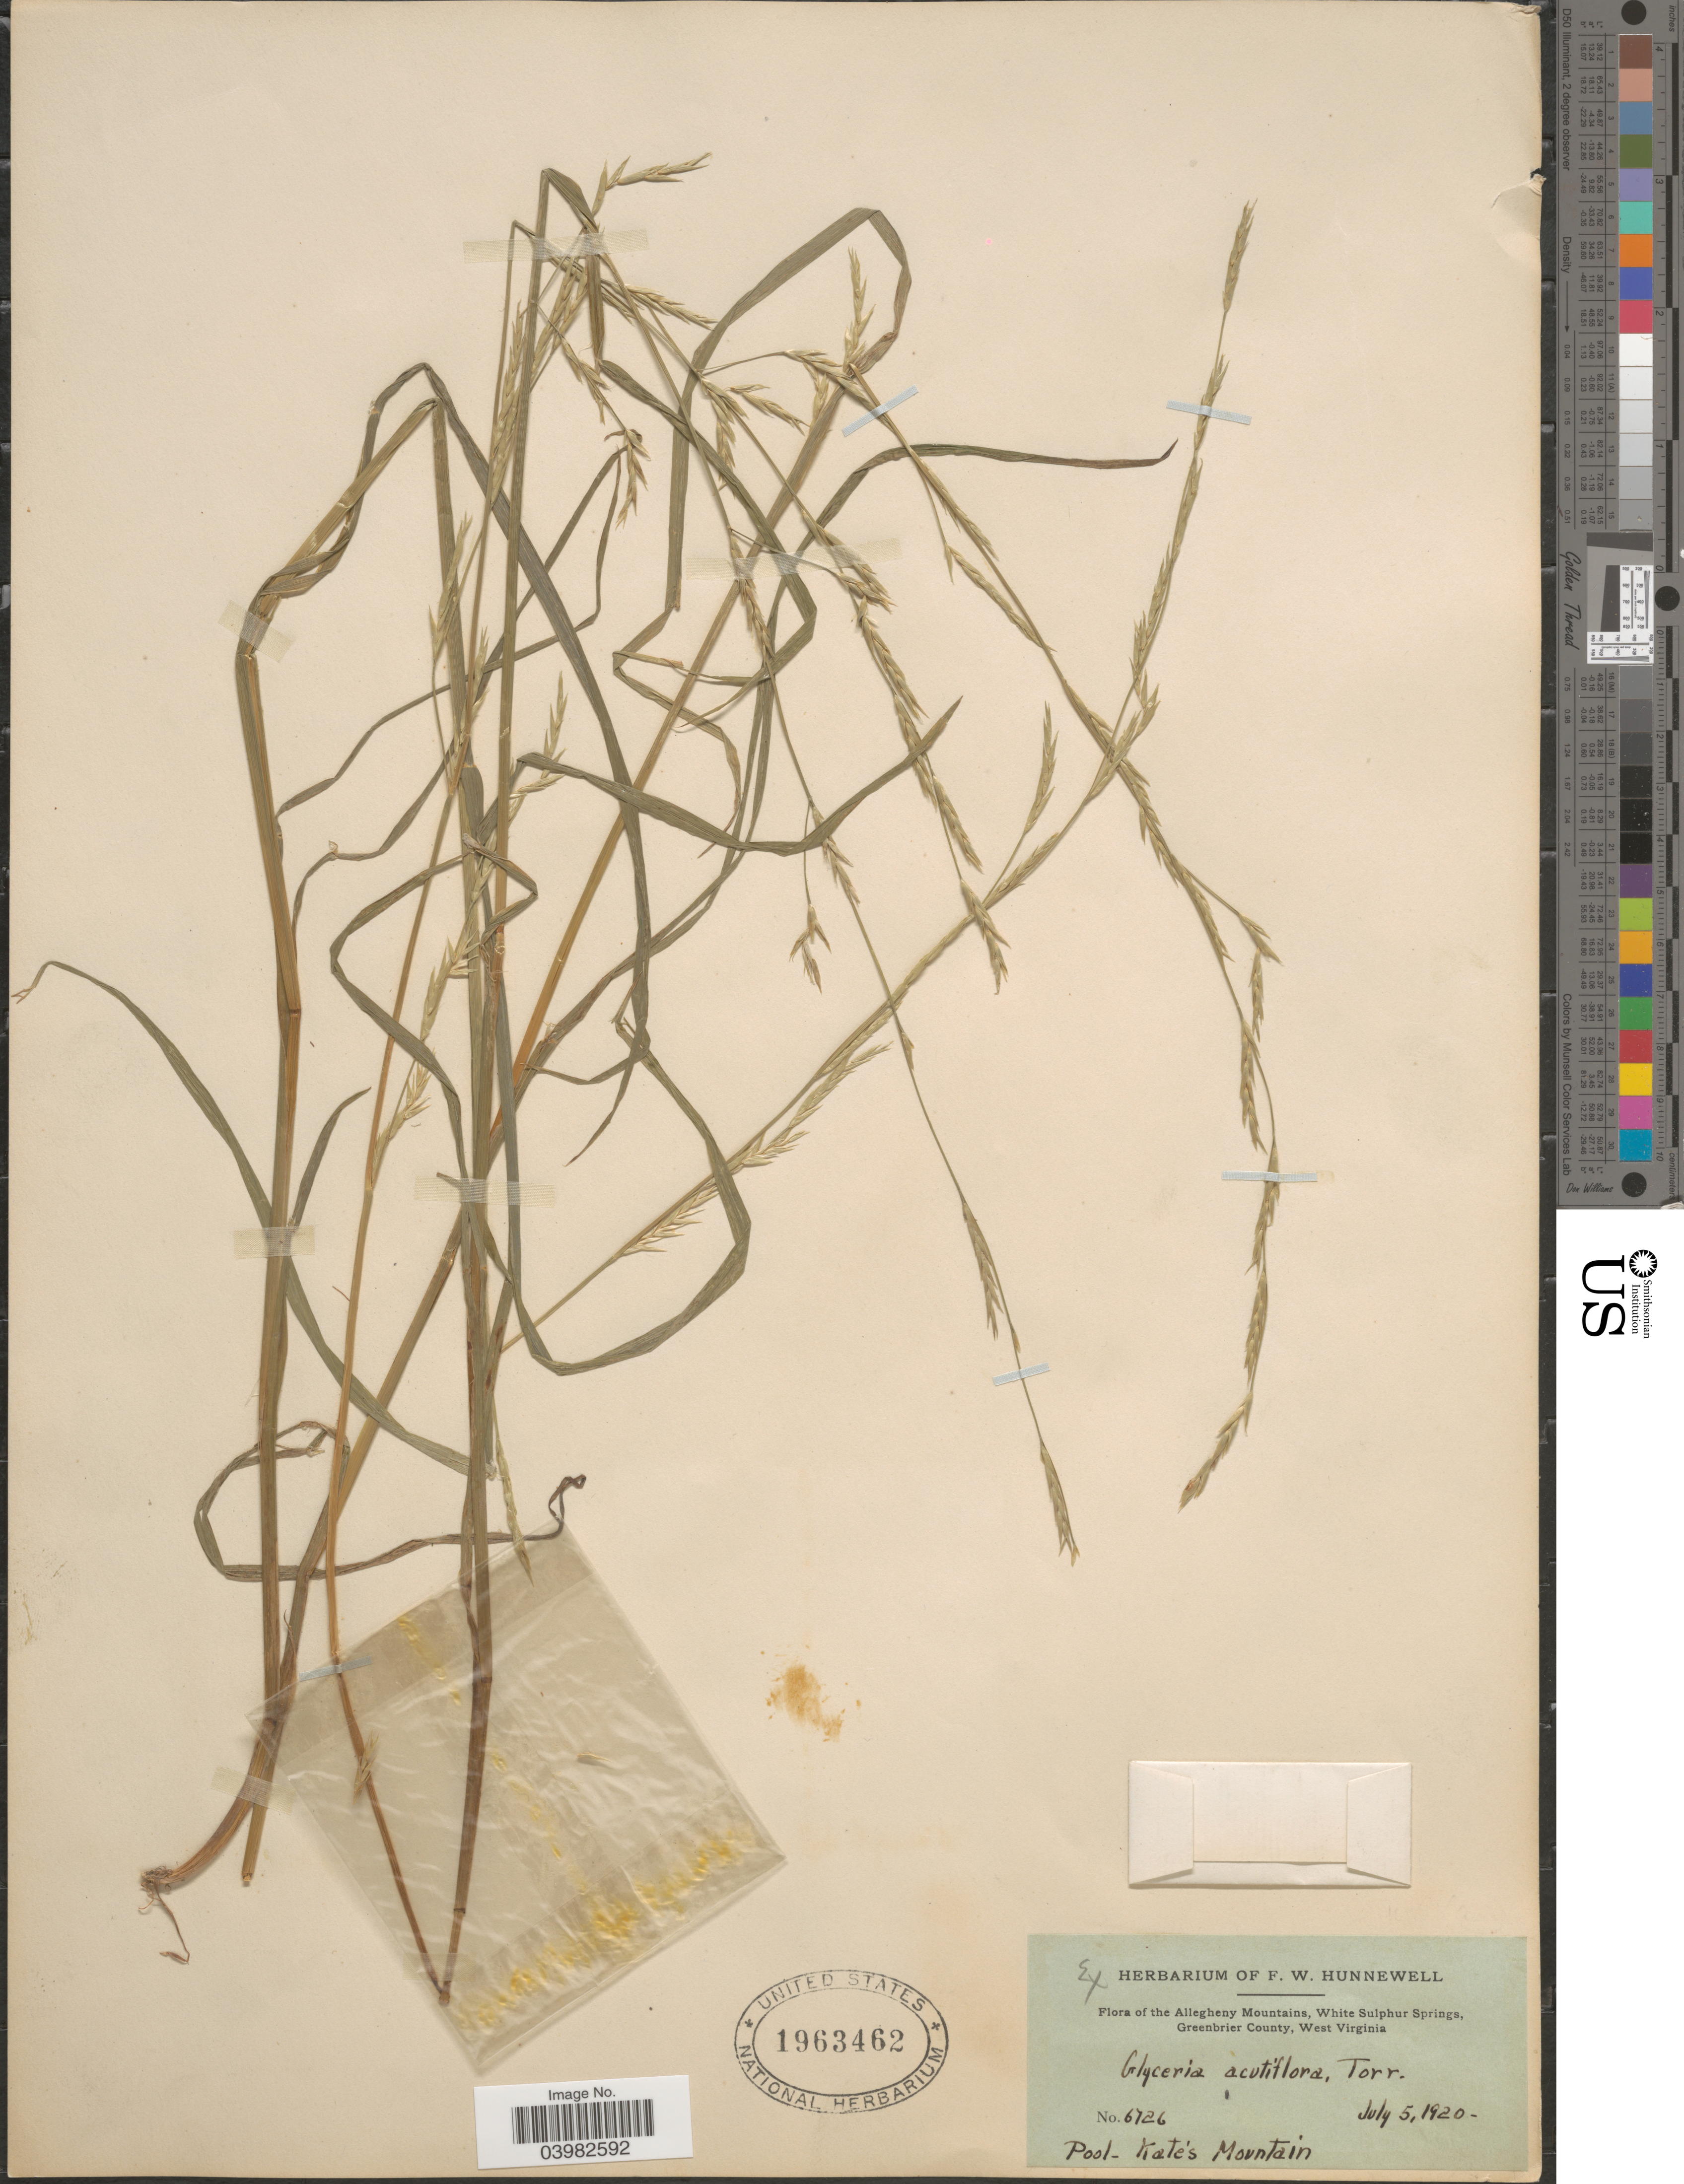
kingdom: Plantae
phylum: Tracheophyta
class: Liliopsida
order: Poales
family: Poaceae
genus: Glyceria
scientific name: Glyceria acutiflora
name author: Torr.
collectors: ex herb. F. W. Hunnewell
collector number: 6726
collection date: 1920-07-05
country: United States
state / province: West Virginia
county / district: Greenbrier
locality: Allegheny Mountains, White Sulphur Springs, Pool - Kate's Mountain.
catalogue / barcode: US 1963462